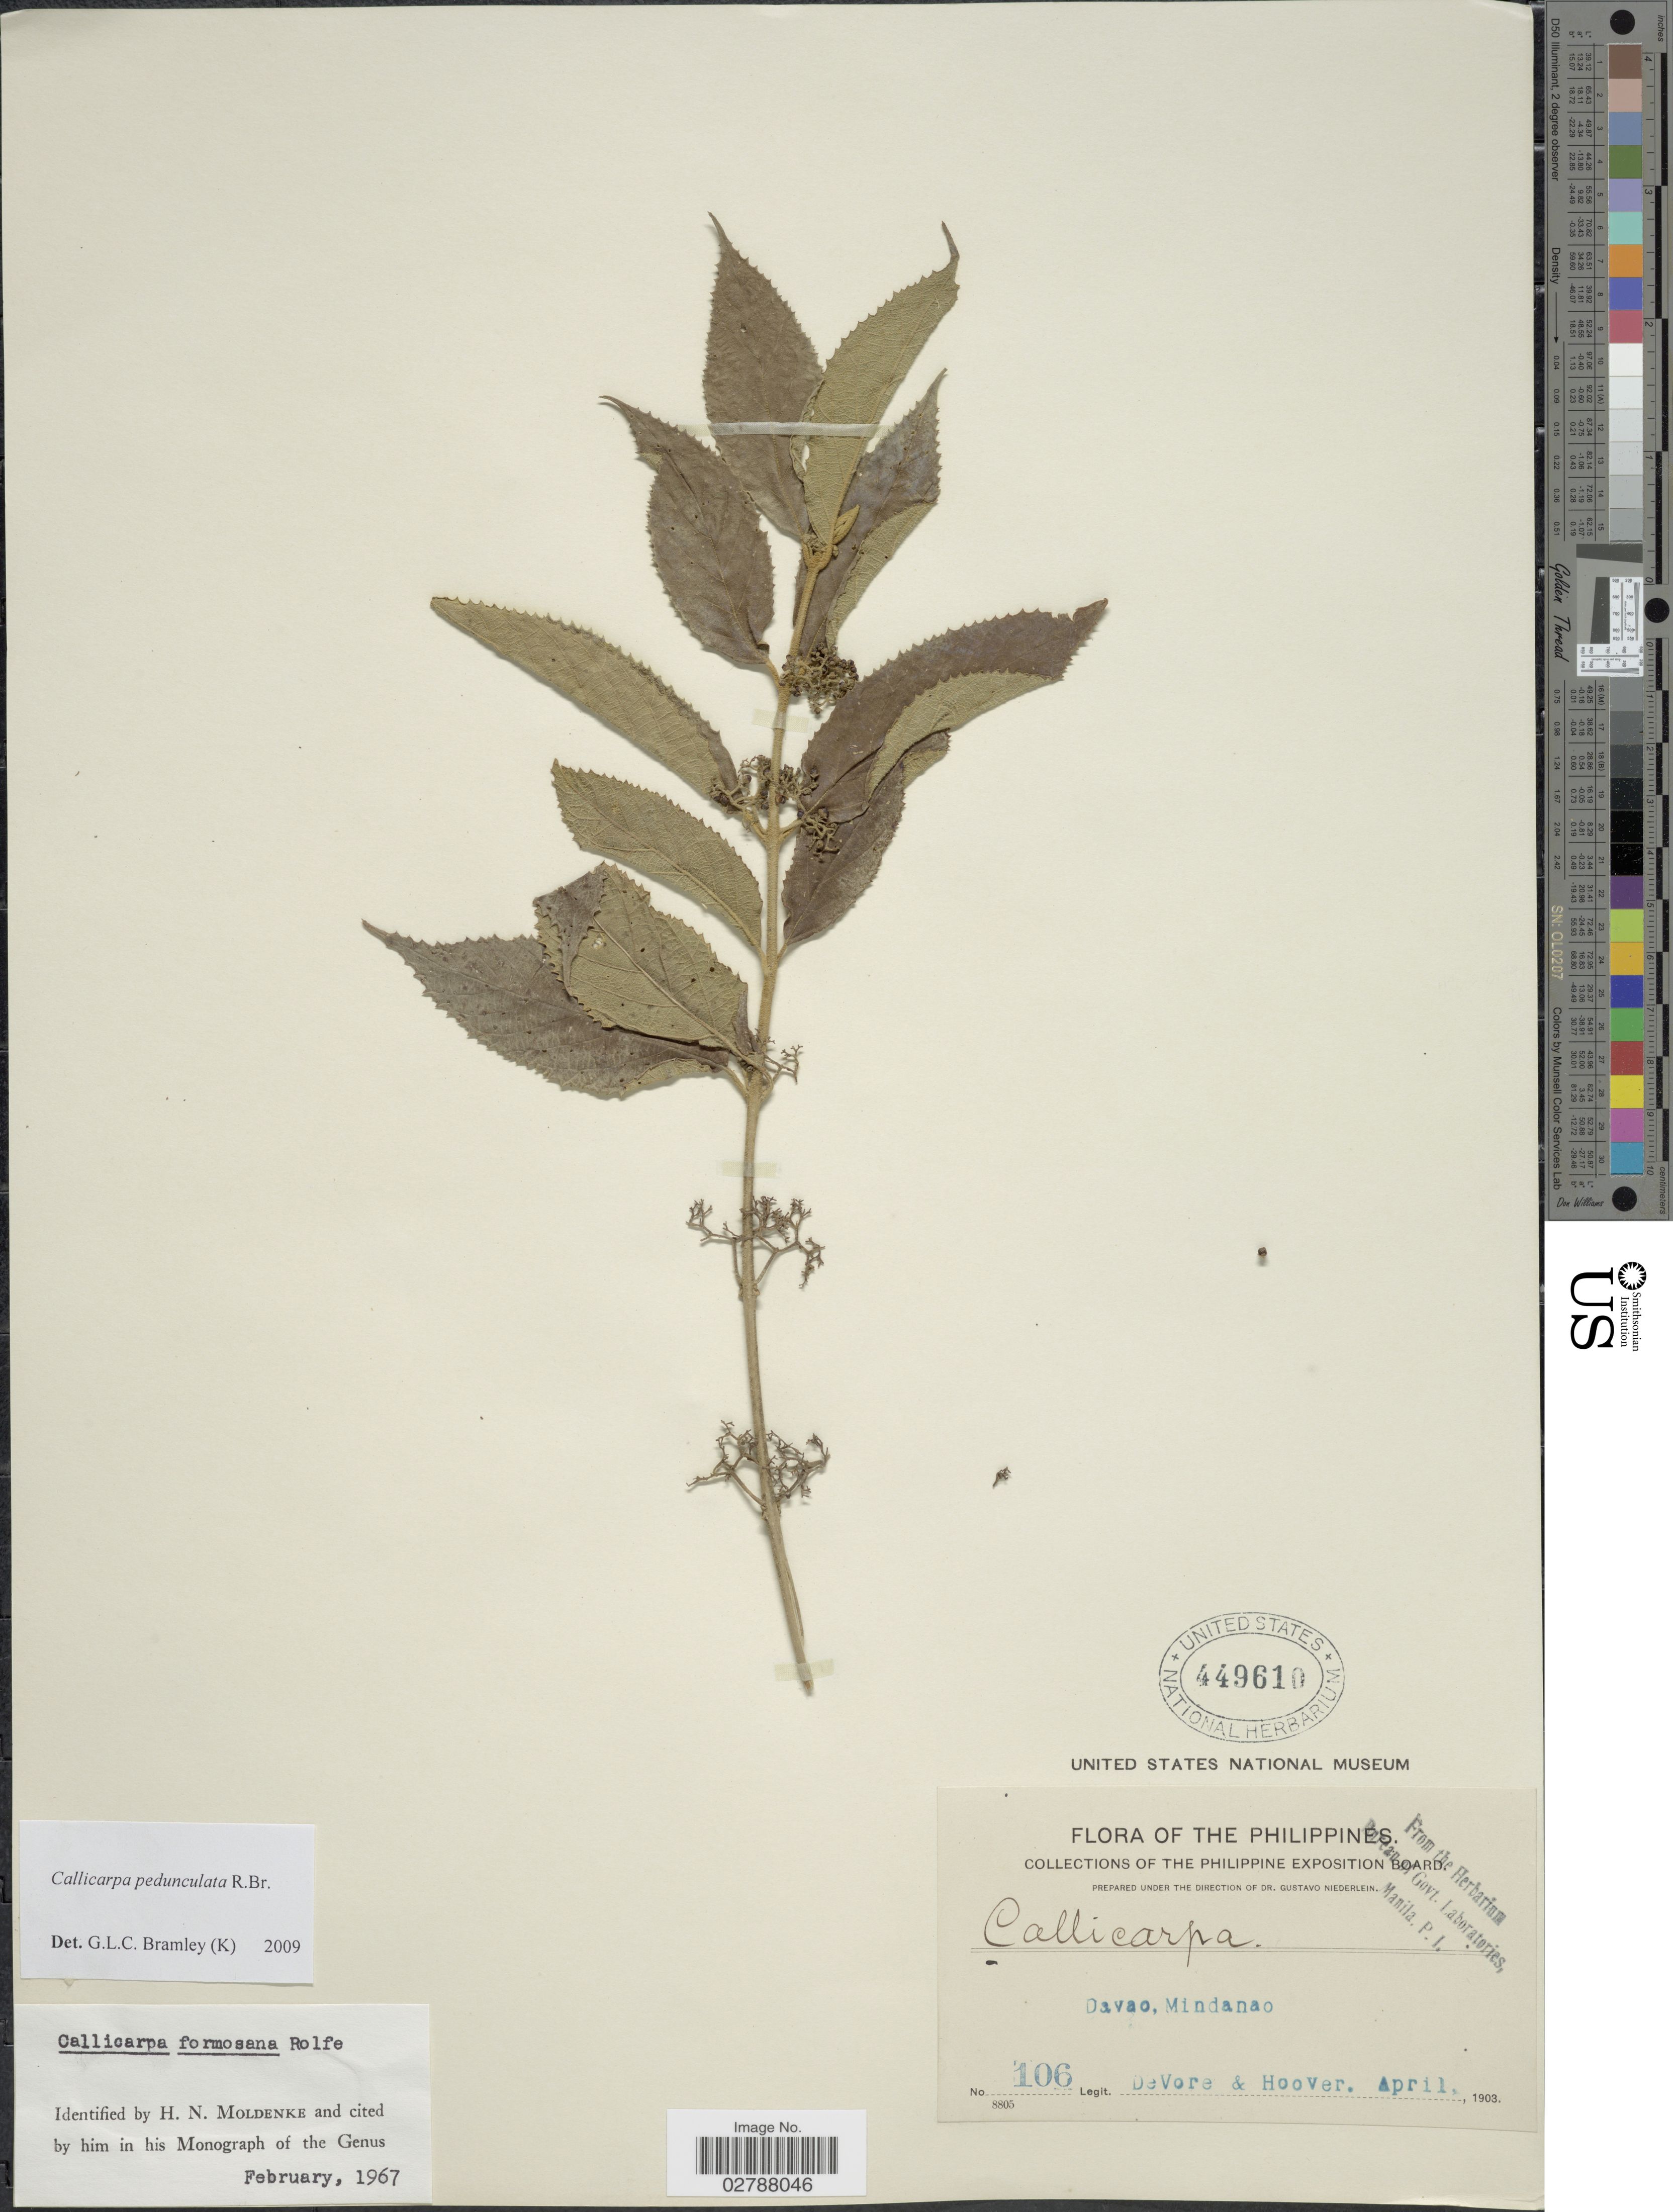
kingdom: Plantae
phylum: Tracheophyta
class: Magnoliopsida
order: Lamiales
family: Lamiaceae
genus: Callicarpa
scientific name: Callicarpa pedunculata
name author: R. Br.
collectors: -. DeVore & -- Hoover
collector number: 106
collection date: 1903-04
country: Philippines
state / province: Davao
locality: Mindanao.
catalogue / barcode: US 449610